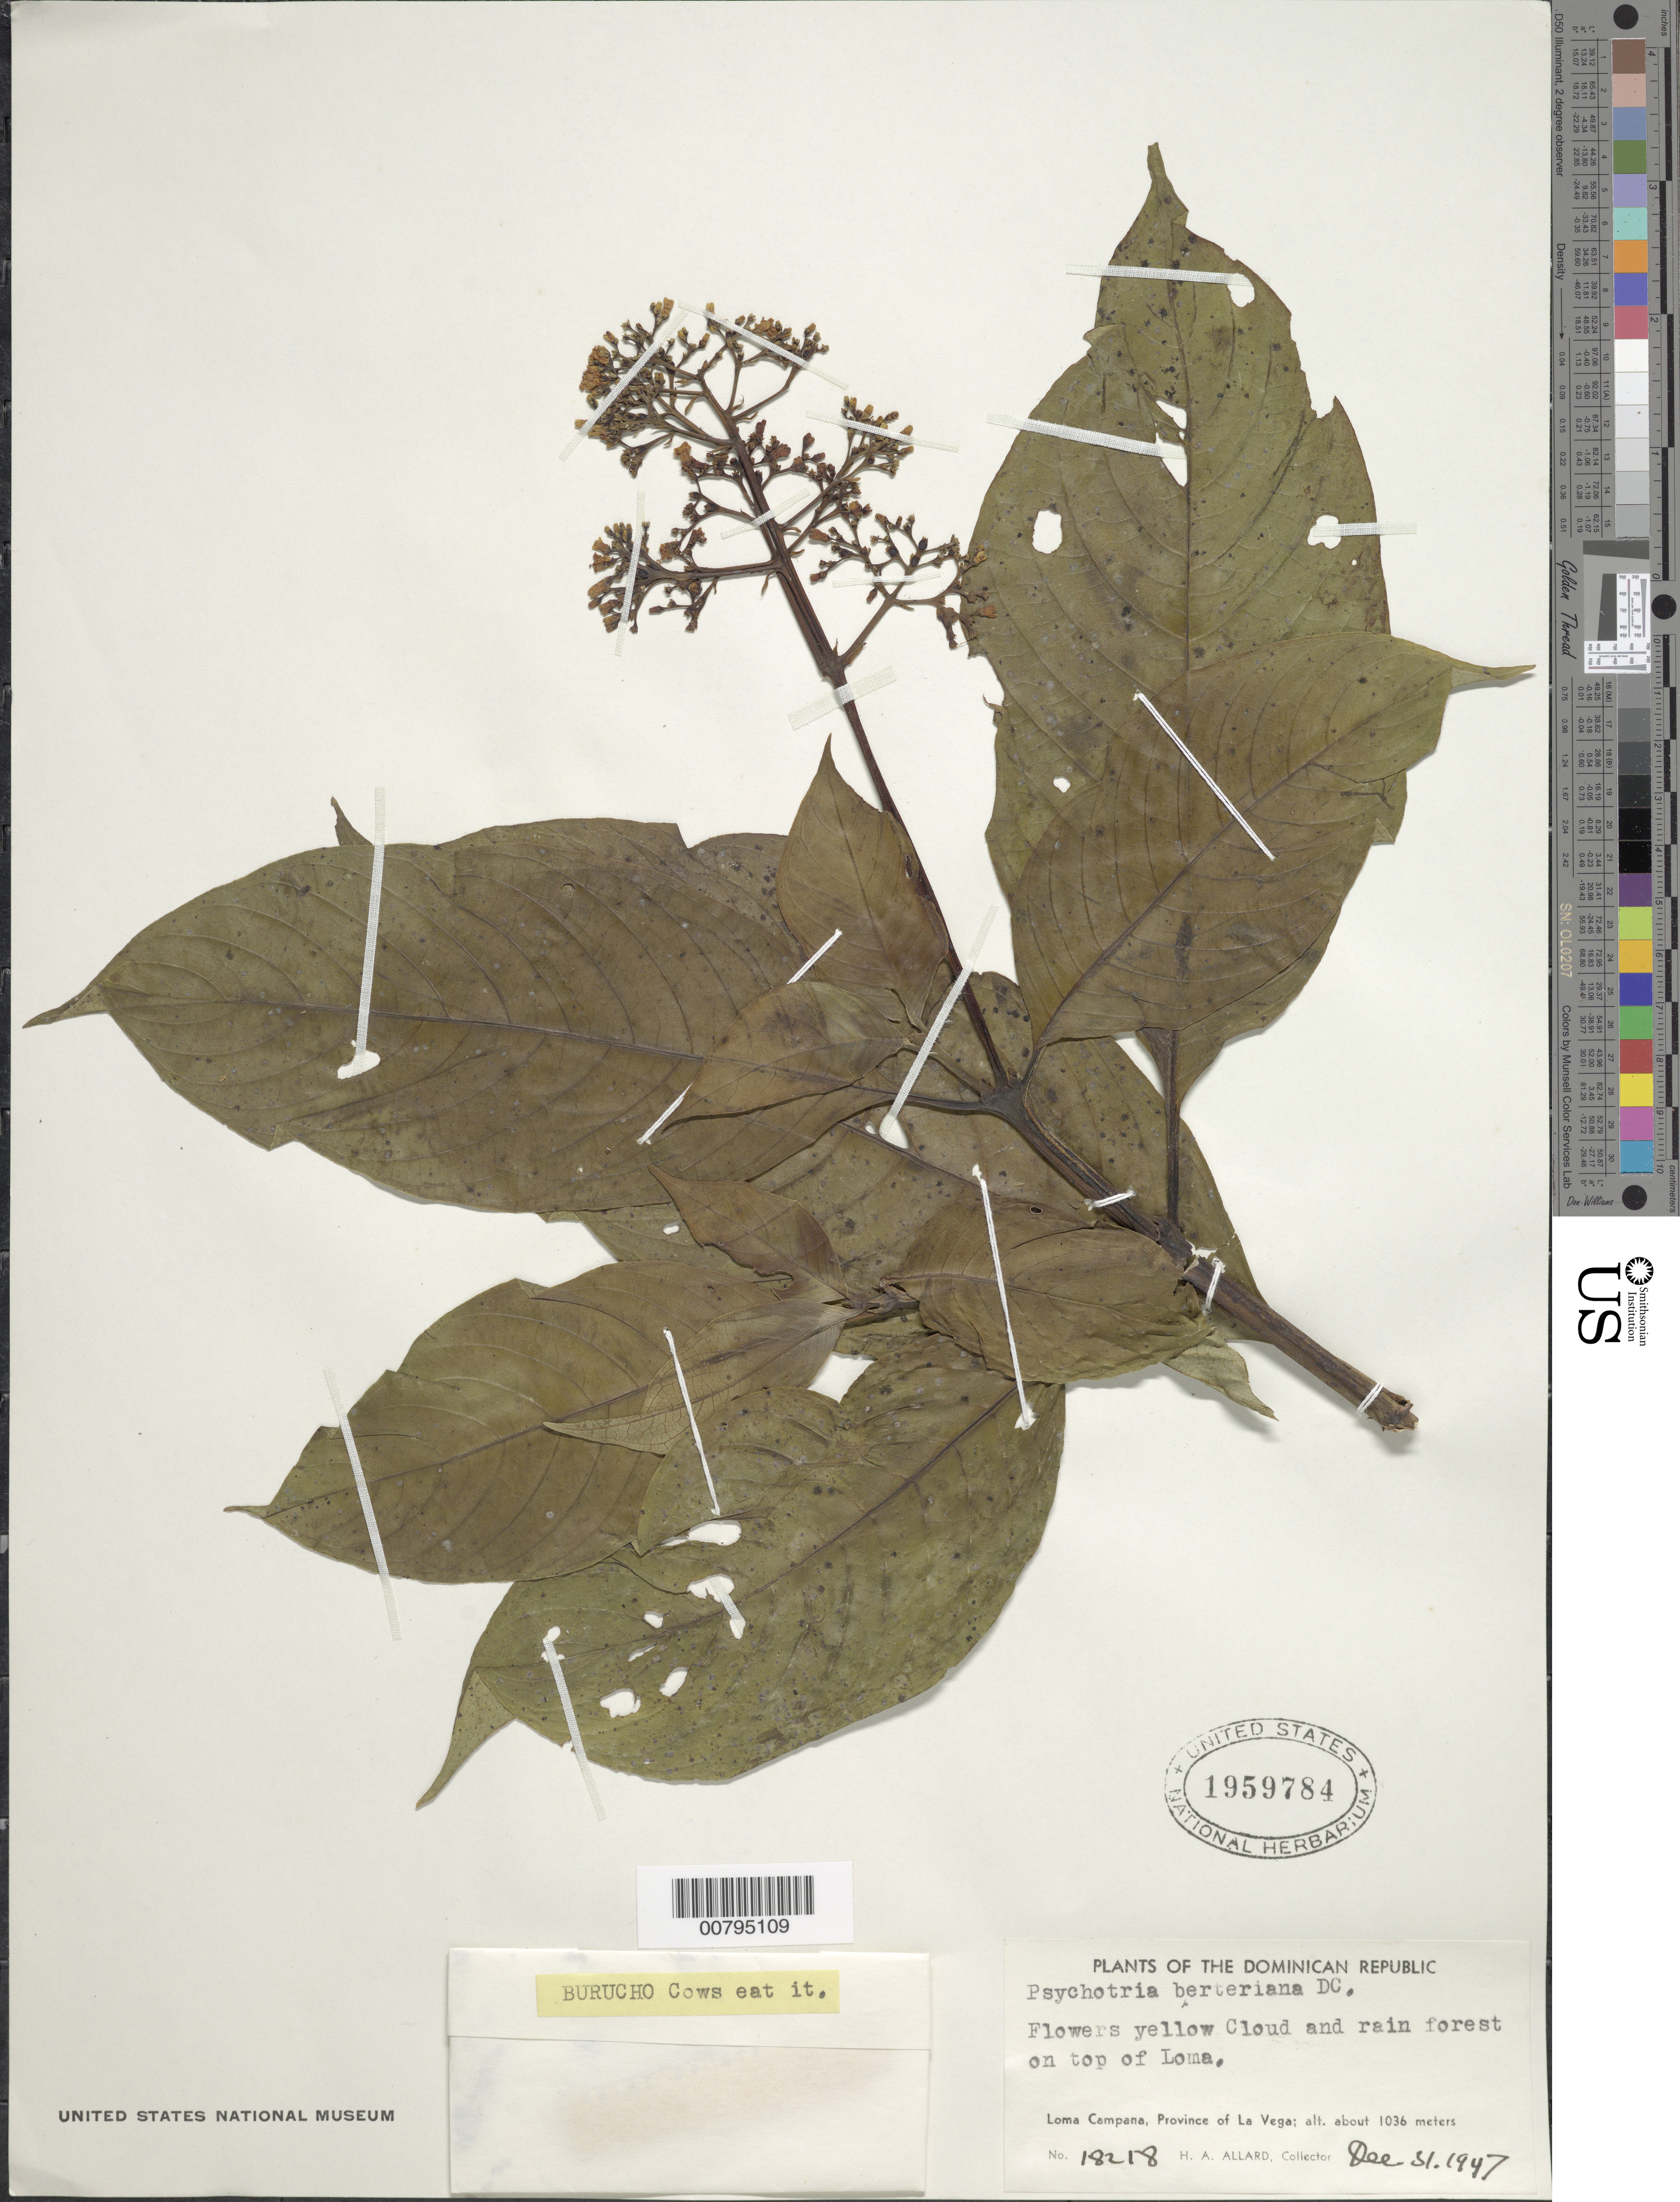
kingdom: Plantae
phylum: Tracheophyta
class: Magnoliopsida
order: Gentianales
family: Rubiaceae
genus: Psychotria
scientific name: Psychotria berteroana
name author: DC.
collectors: H. A. Allard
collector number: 18218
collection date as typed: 31 Dec 1947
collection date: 1947-12-31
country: Dominican Republic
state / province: La Vega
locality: Loma Campana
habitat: Cloud and rain forest on top of Loma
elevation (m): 1036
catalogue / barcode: US 1959784